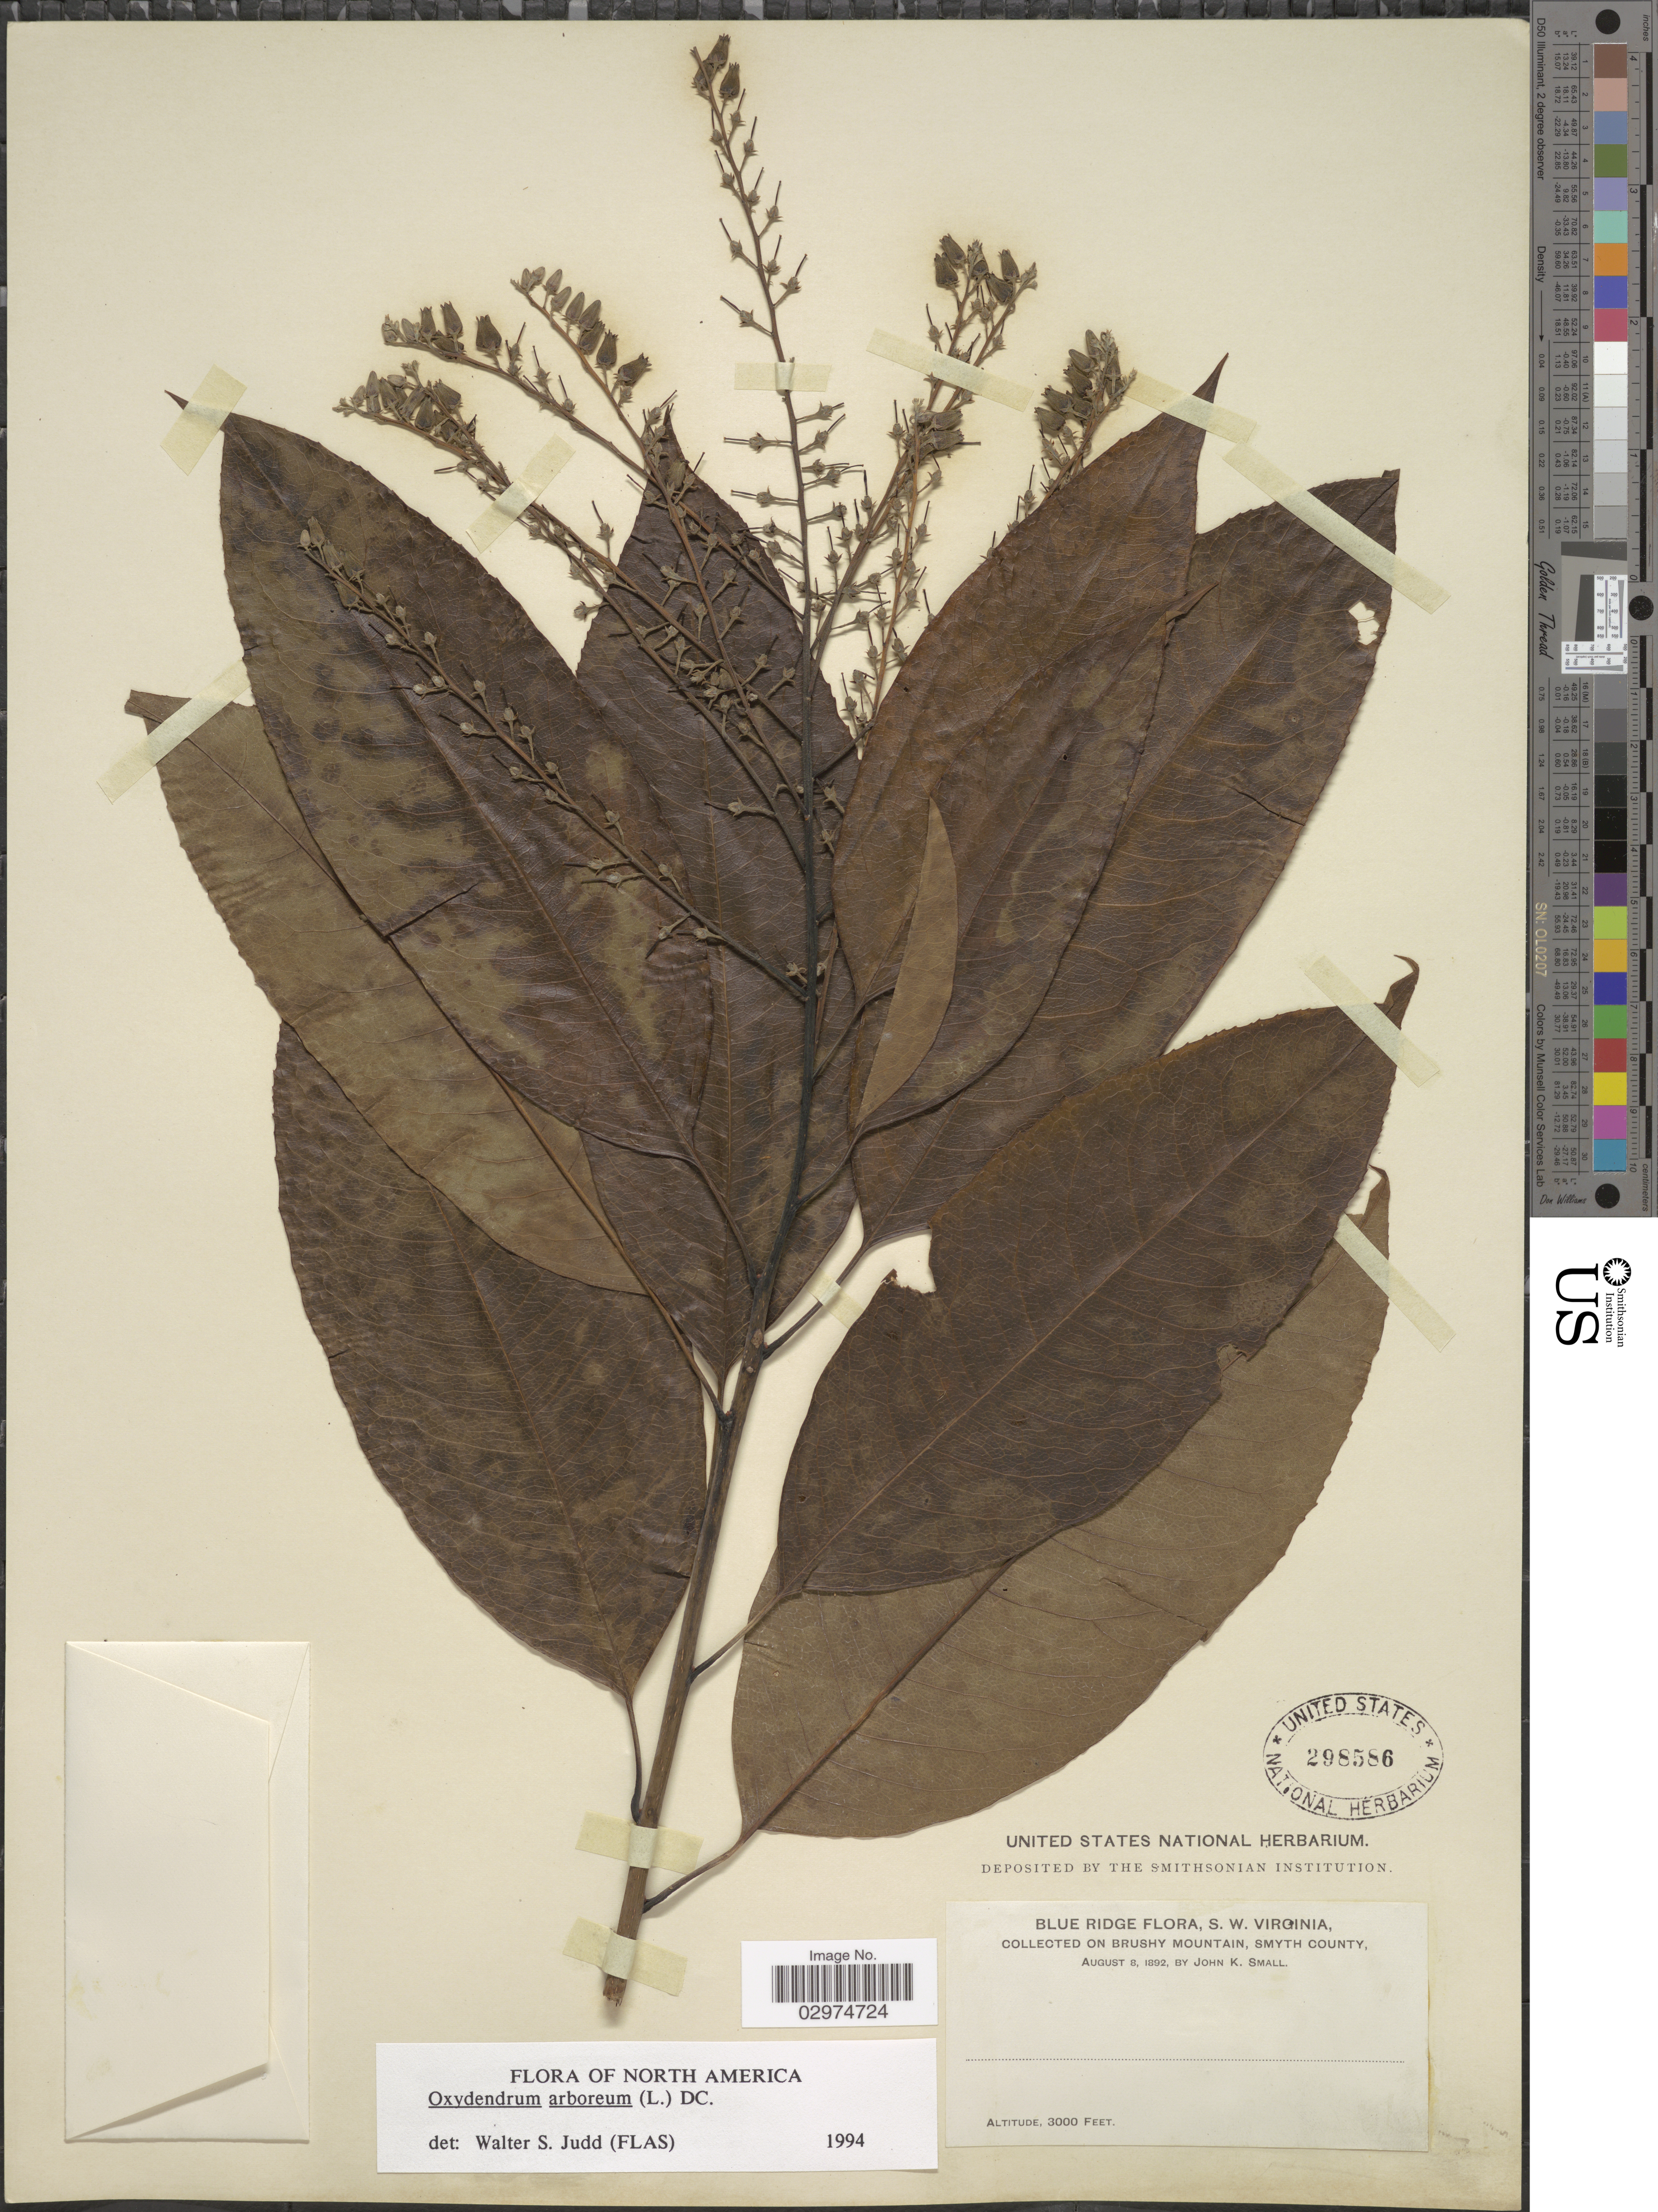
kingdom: Plantae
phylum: Tracheophyta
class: Magnoliopsida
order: Ericales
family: Ericaceae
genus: Oxydendrum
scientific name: Oxydendrum arboreum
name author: (L.) DC.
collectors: J. K. Small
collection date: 1892-08-08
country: United States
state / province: Virginia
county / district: Smyth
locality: Blue Ridge, S.W. Virginia, Brushy mountain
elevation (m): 914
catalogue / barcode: US 298586